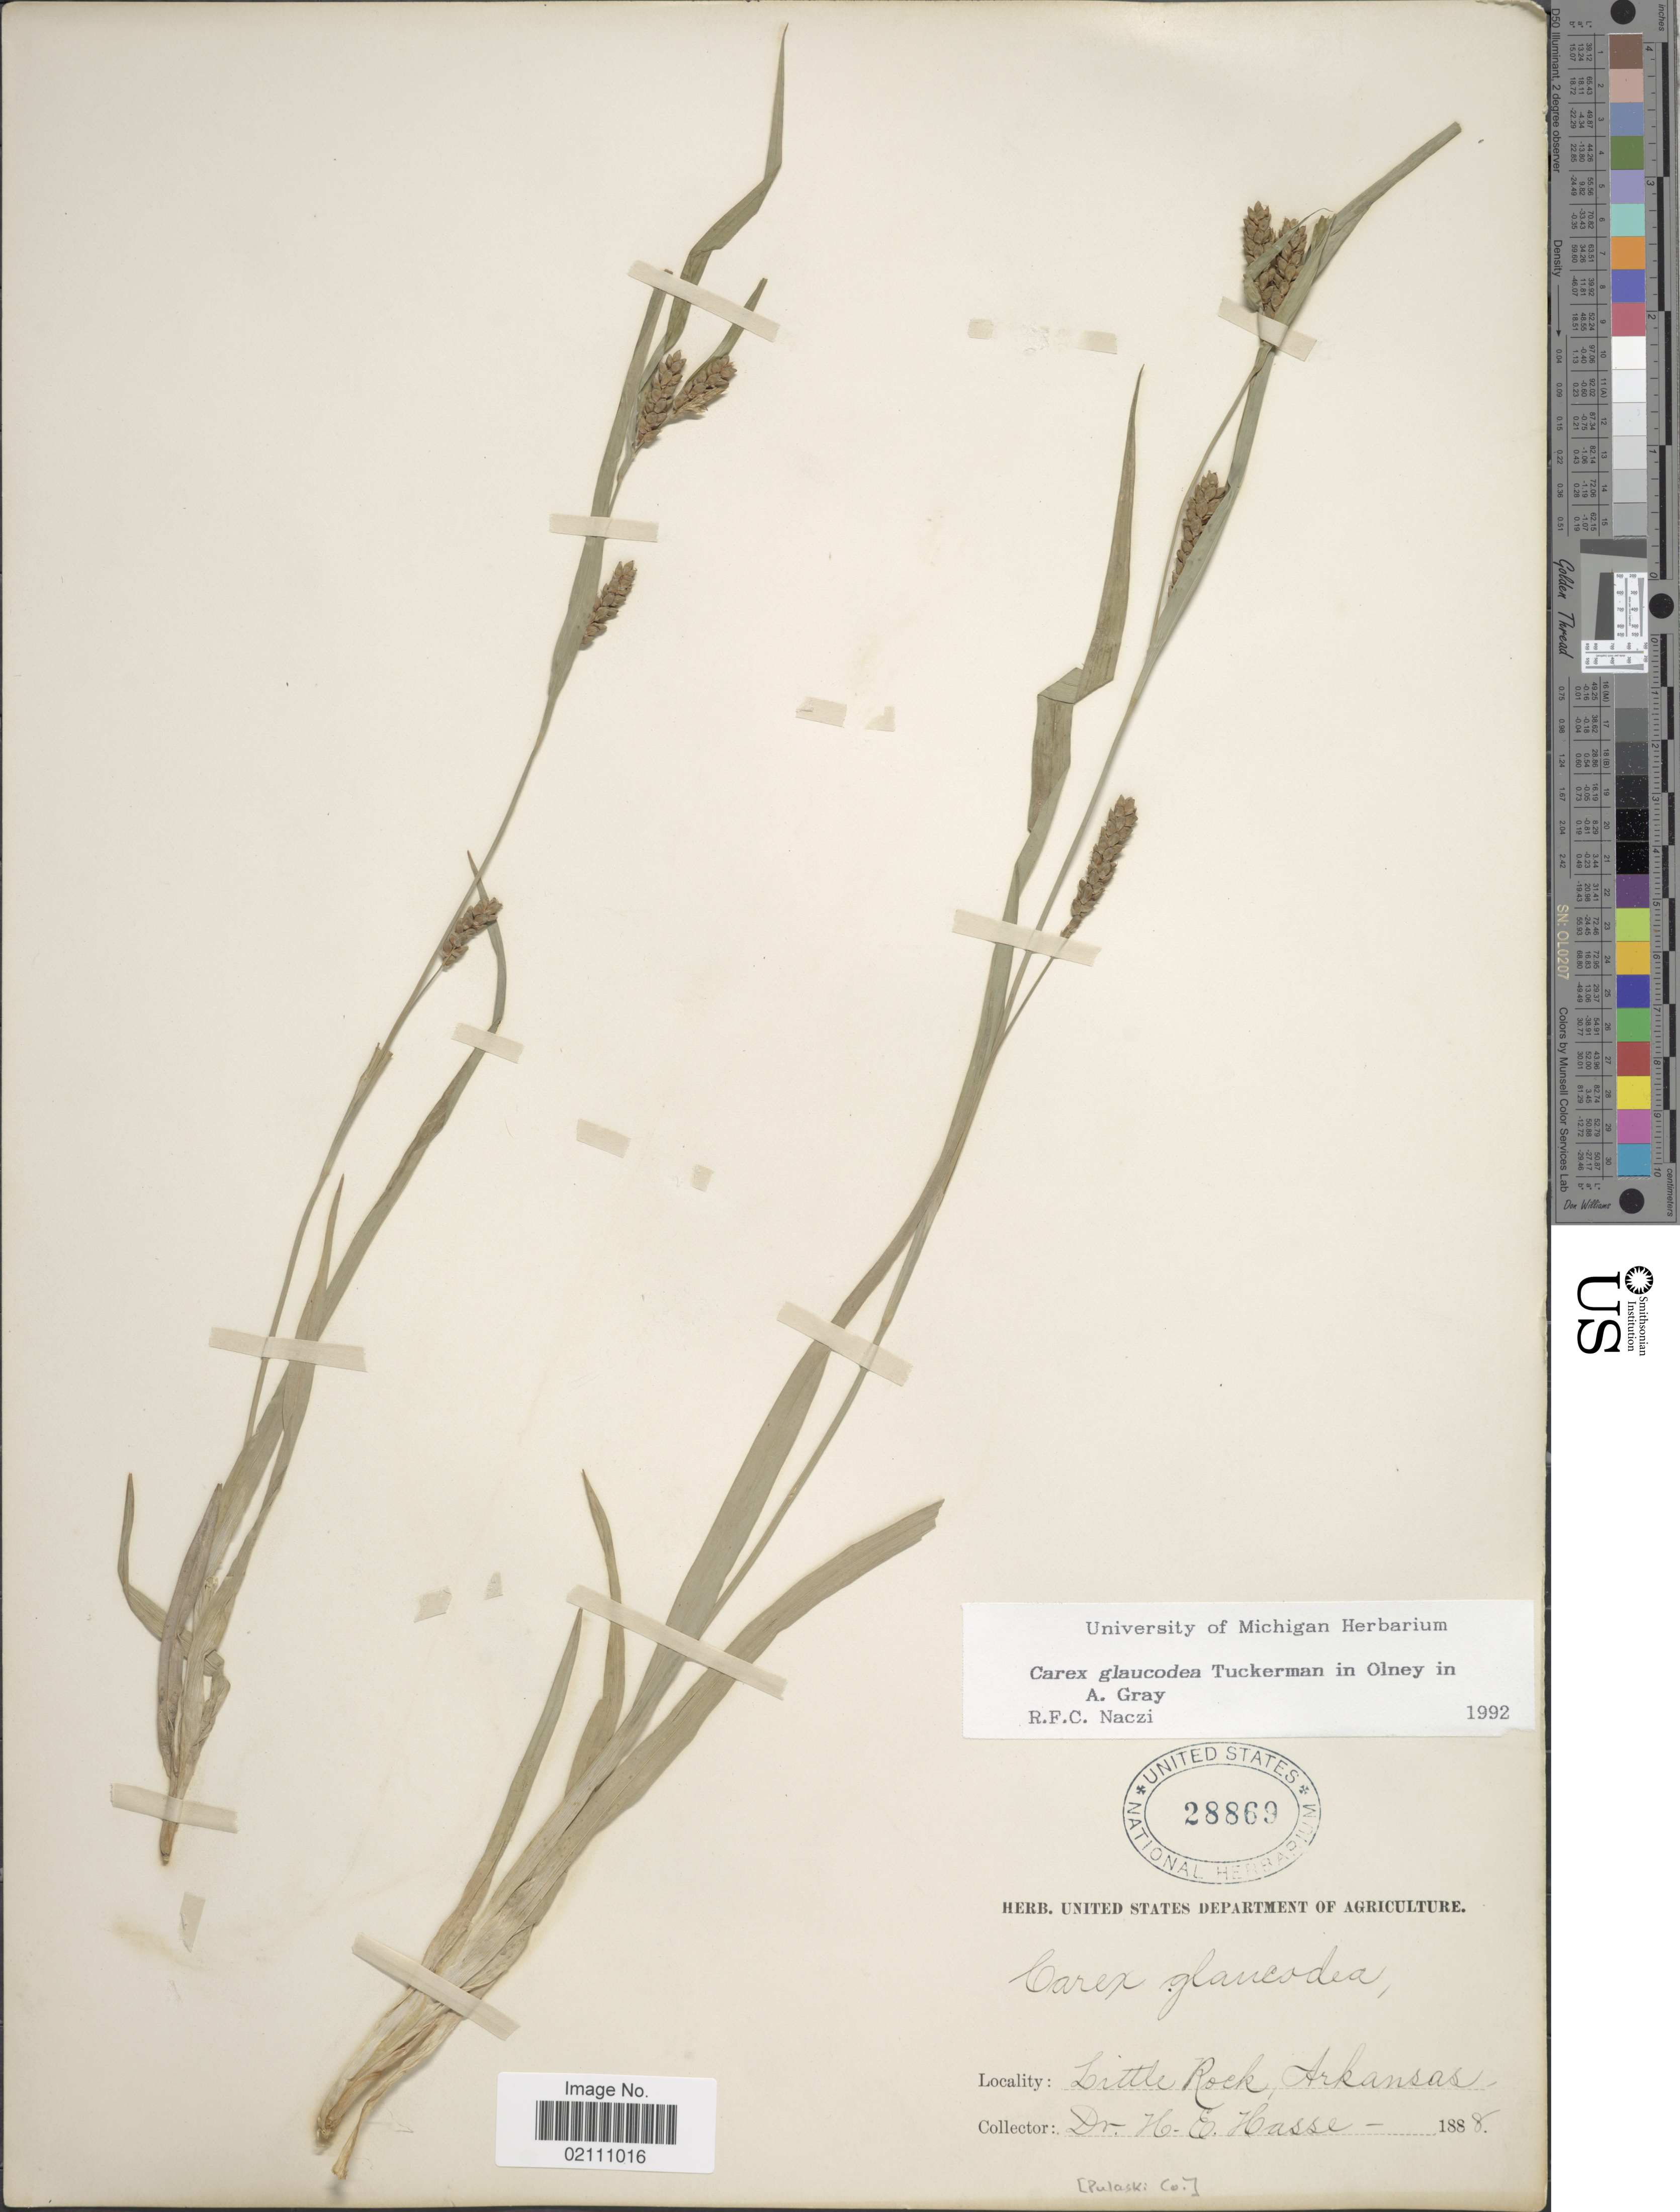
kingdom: Plantae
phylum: Tracheophyta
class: Liliopsida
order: Poales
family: Cyperaceae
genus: Carex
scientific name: Carex glaucodea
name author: Tuck. ex Olney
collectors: H. E. Hasse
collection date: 1888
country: United States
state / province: Arkansas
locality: Little Rock, Arkansas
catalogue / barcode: US 28869